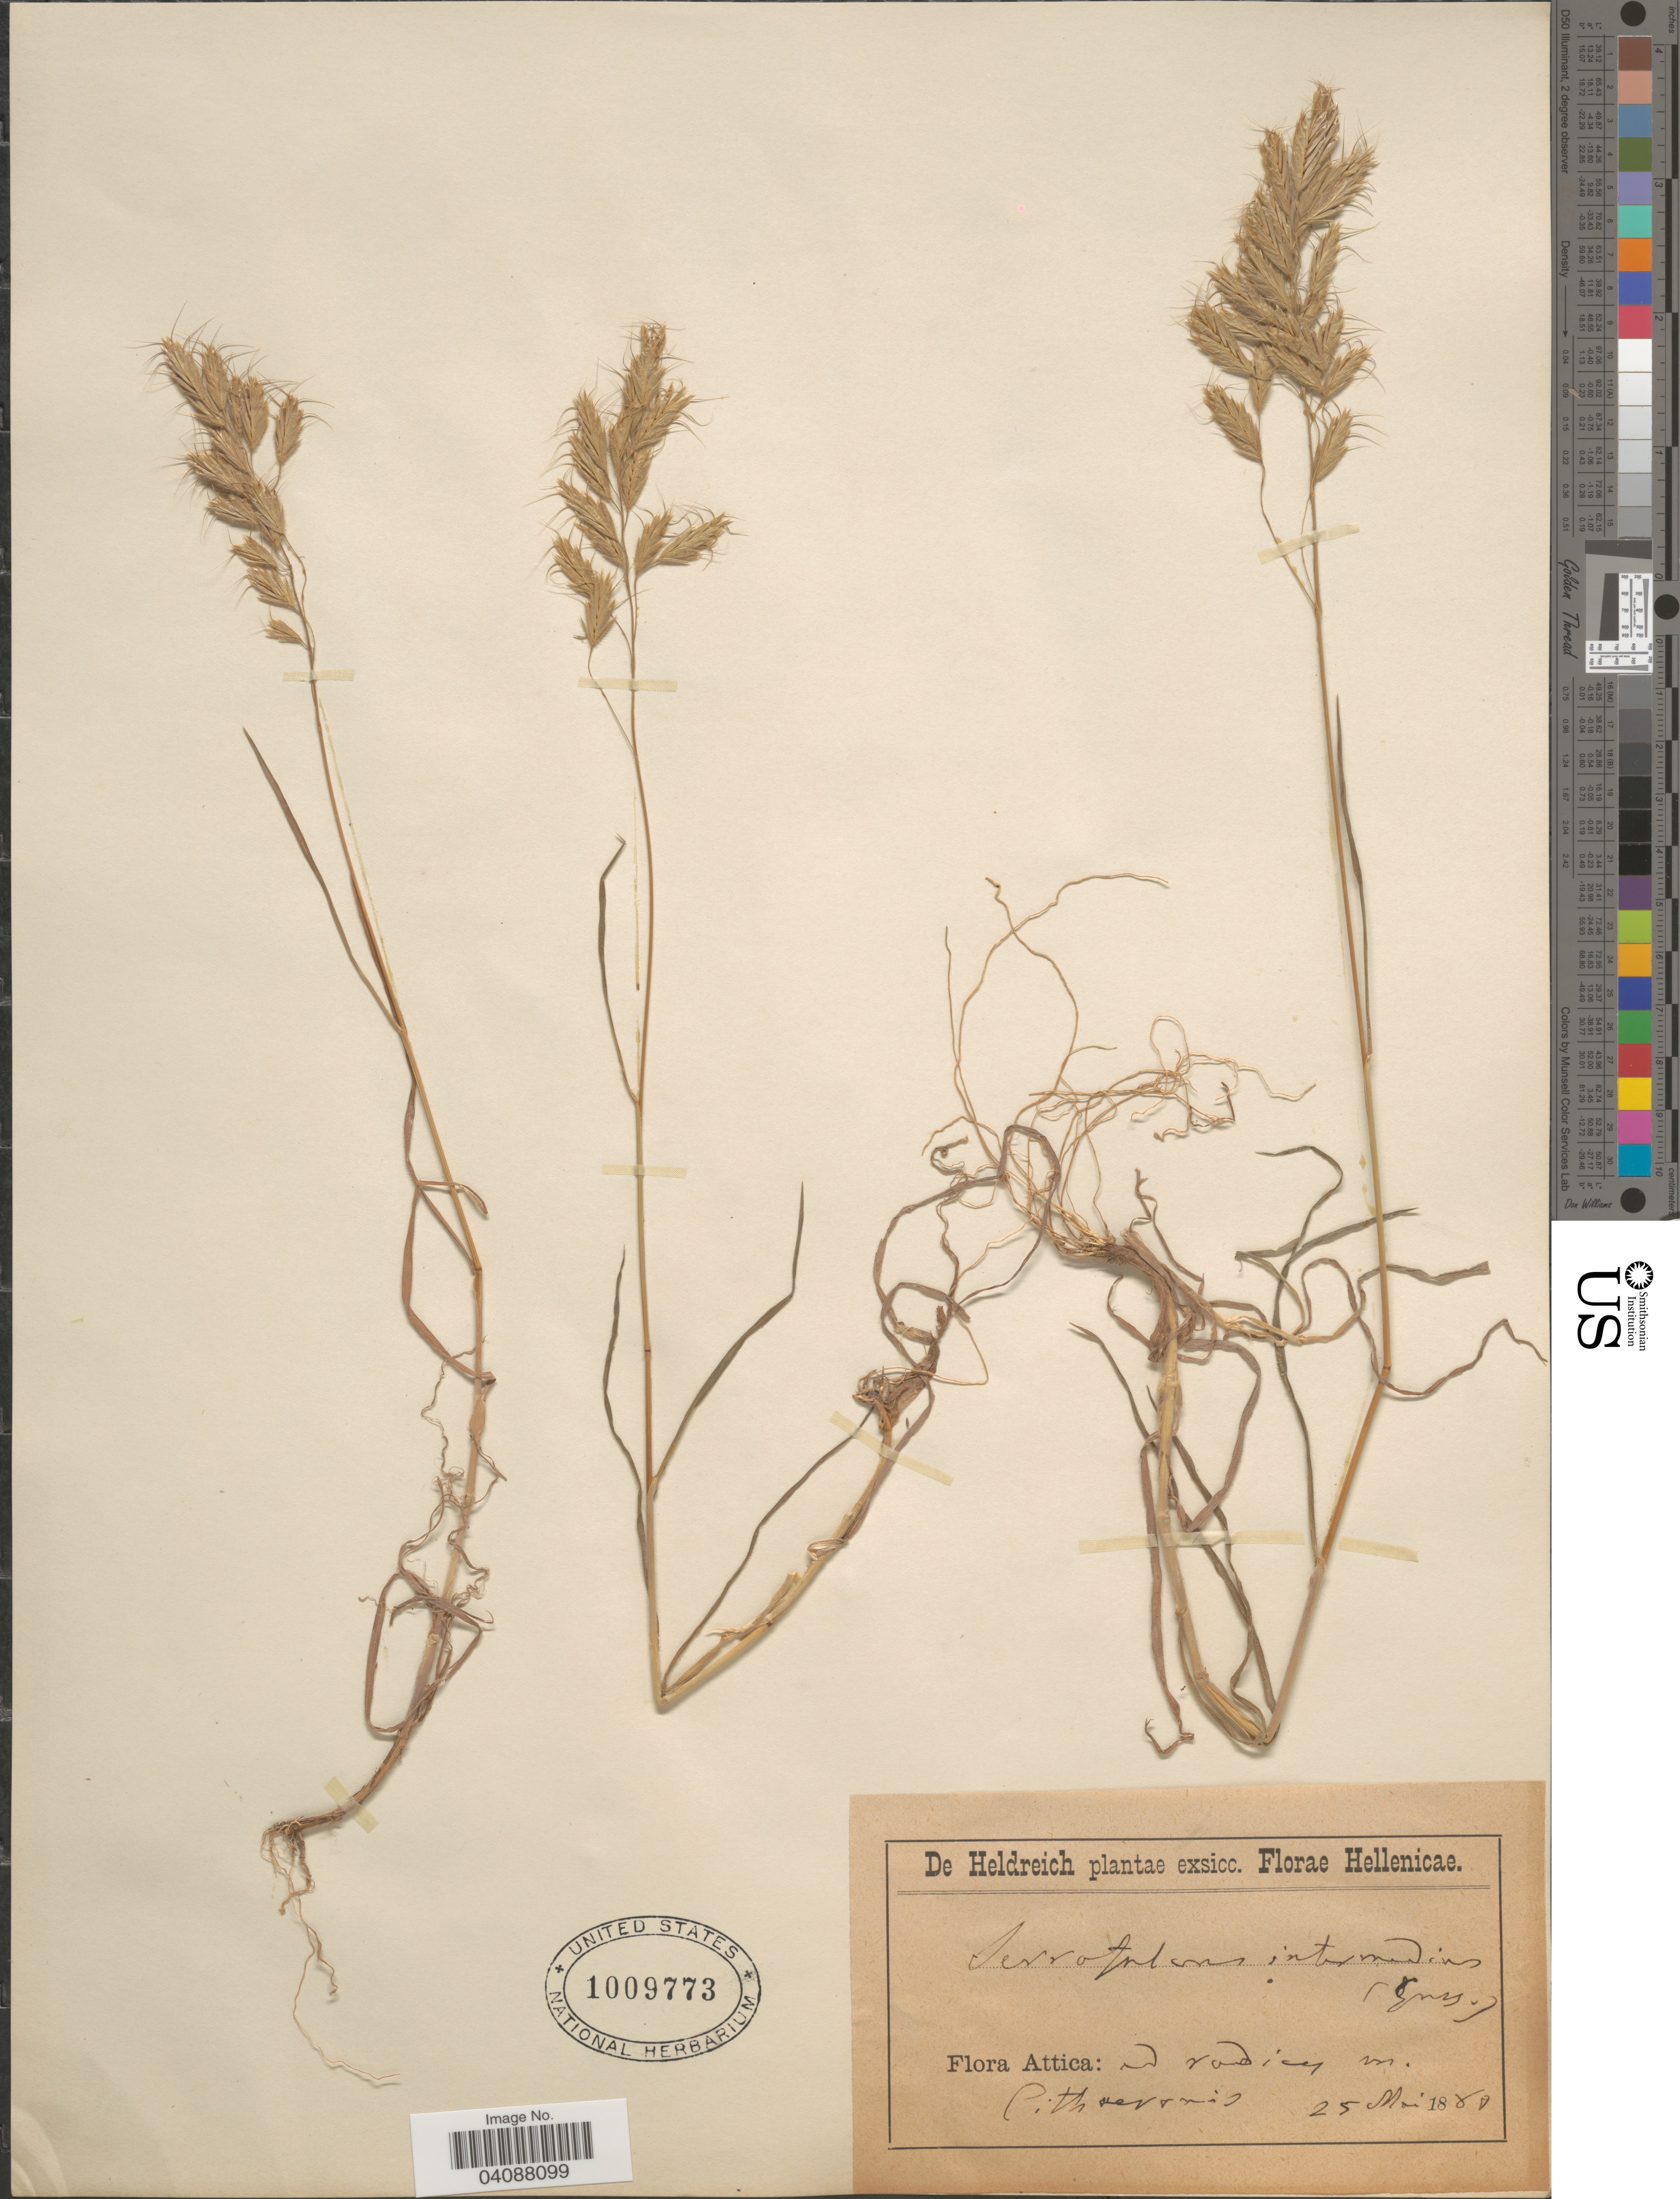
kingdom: Plantae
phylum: Tracheophyta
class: Liliopsida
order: Poales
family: Poaceae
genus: Bromus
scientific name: Bromus intermedius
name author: Gussone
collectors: -. De Heldreich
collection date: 1860-05-25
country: Greece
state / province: Attica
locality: Hellenicae. Ad radices im. Cith verrnis.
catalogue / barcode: US 1009773